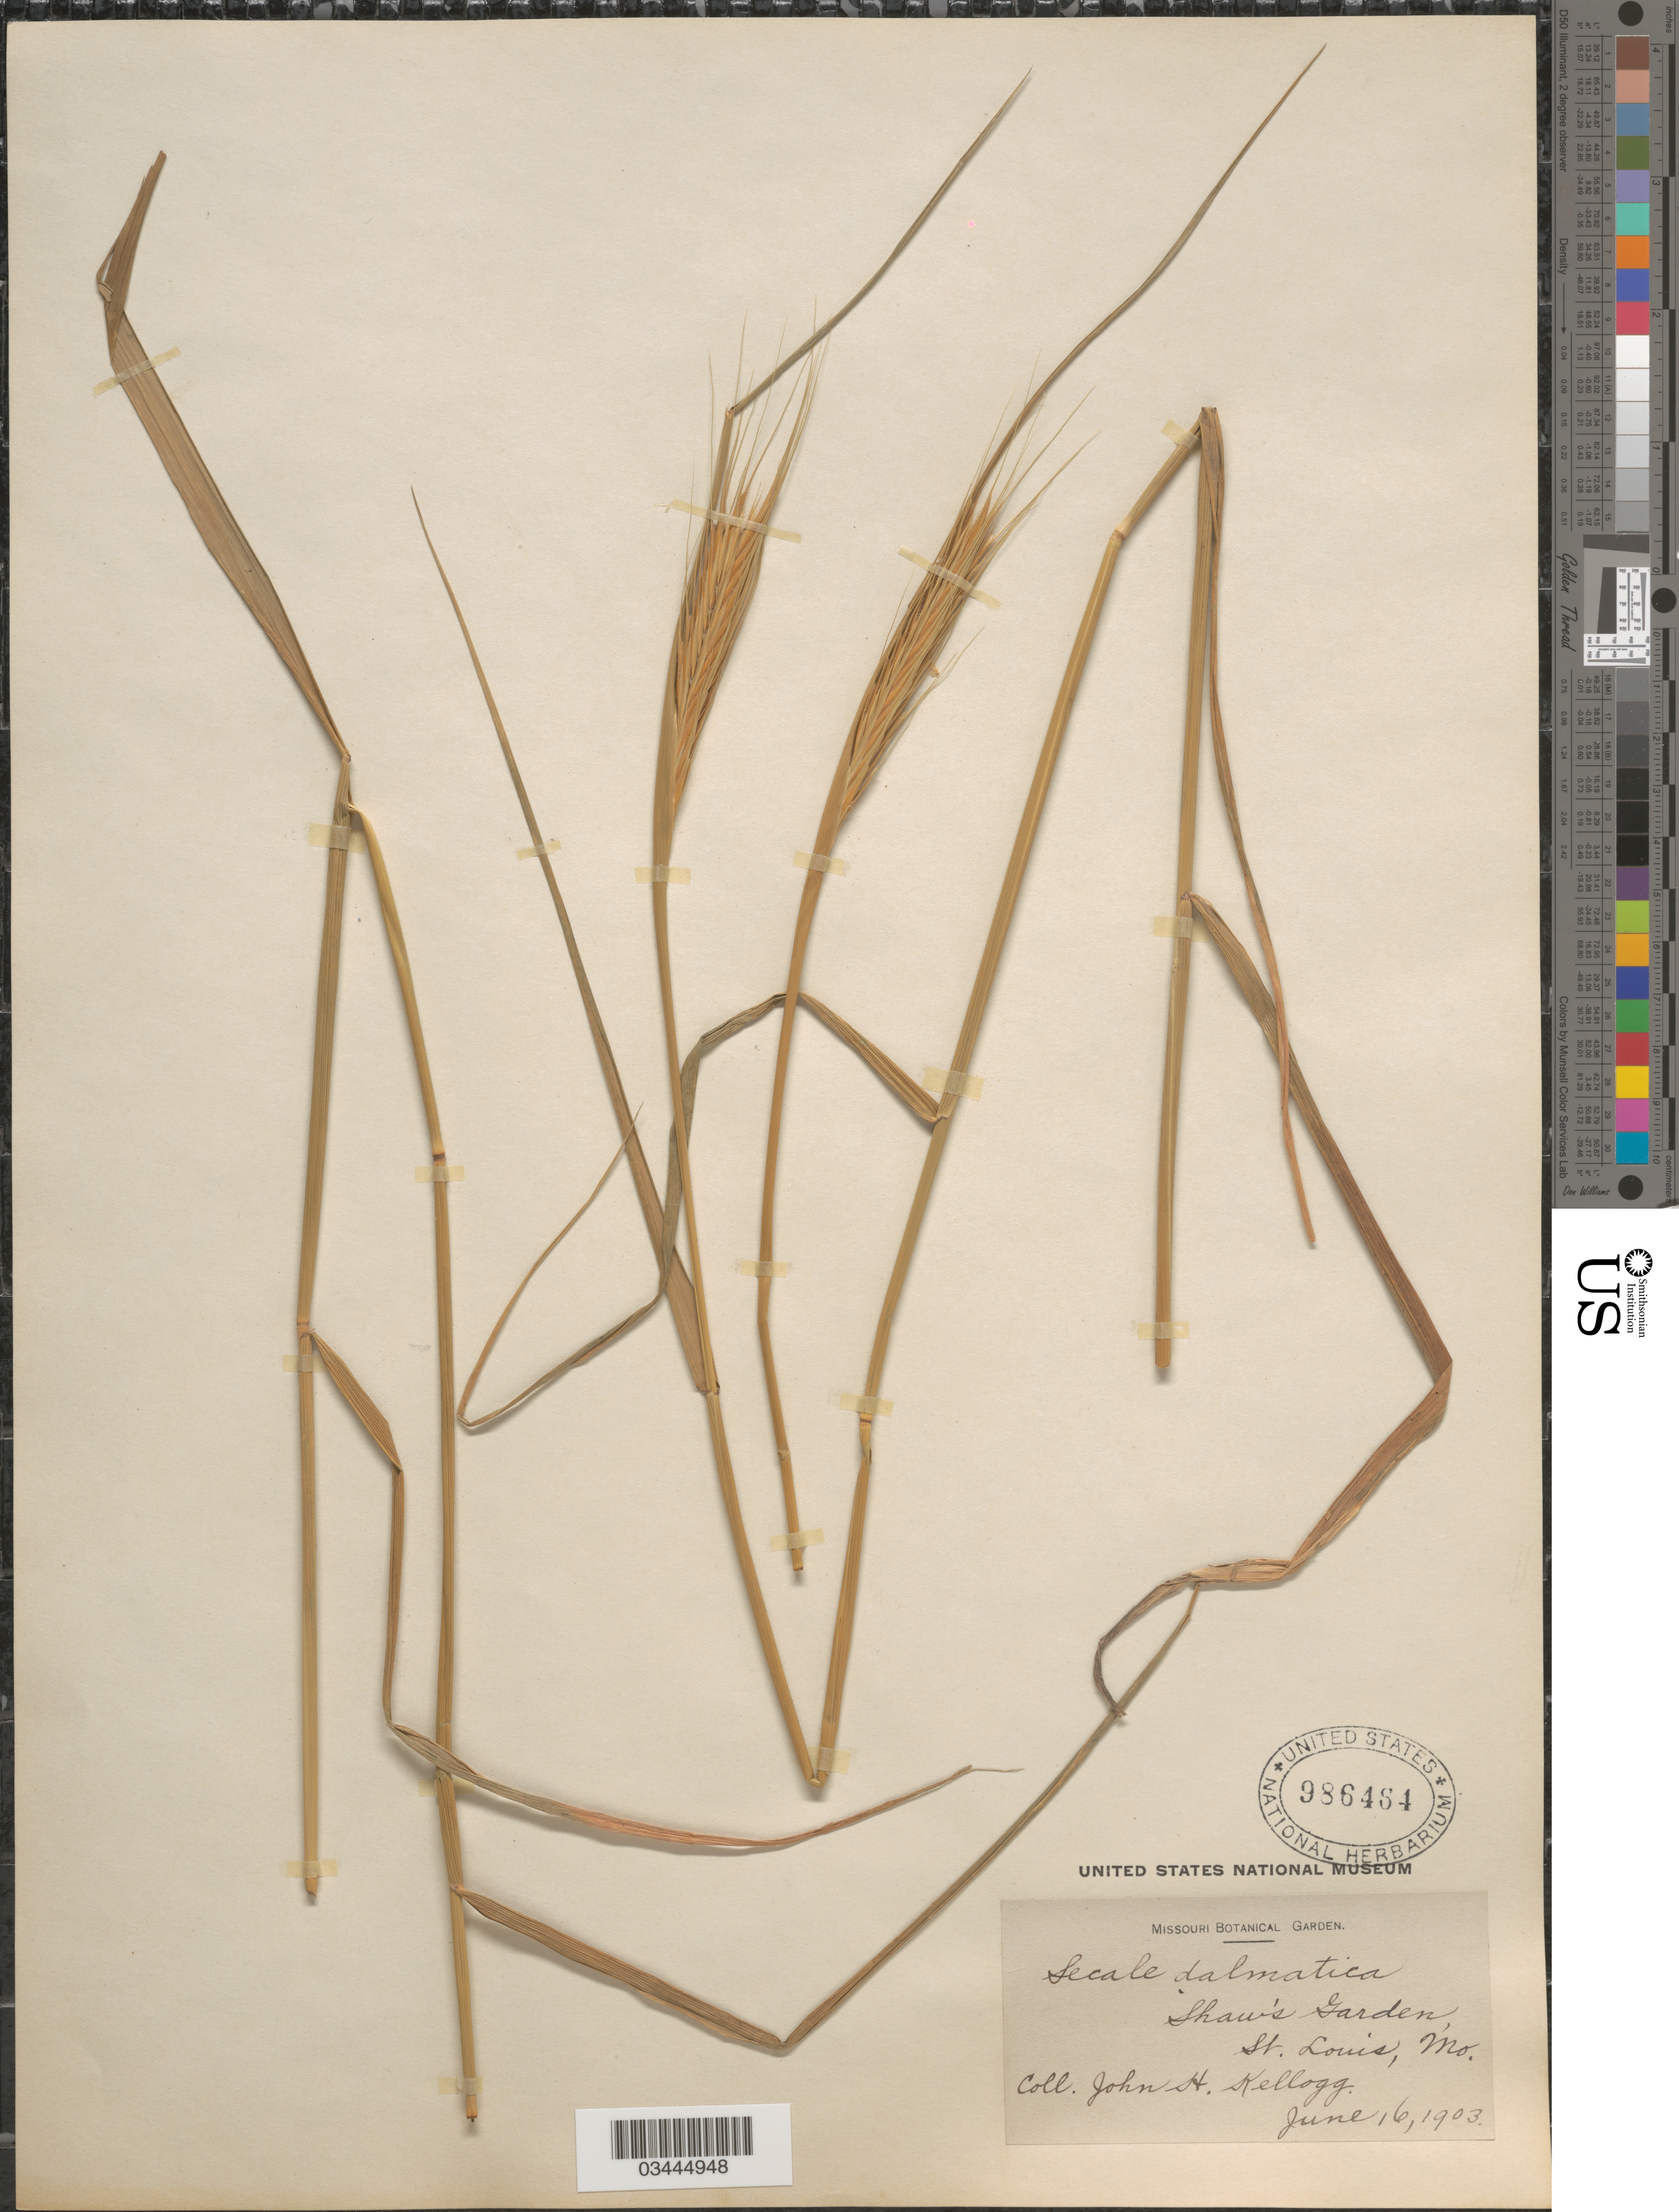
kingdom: Plantae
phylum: Tracheophyta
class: Liliopsida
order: Poales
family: Poaceae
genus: Secale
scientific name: Secale dalmaticum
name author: Vis.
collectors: J. H. Kellogg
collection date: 1903-06-16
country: United States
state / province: Missouri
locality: Shaw's Garden, St. Louis.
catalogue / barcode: US 986484